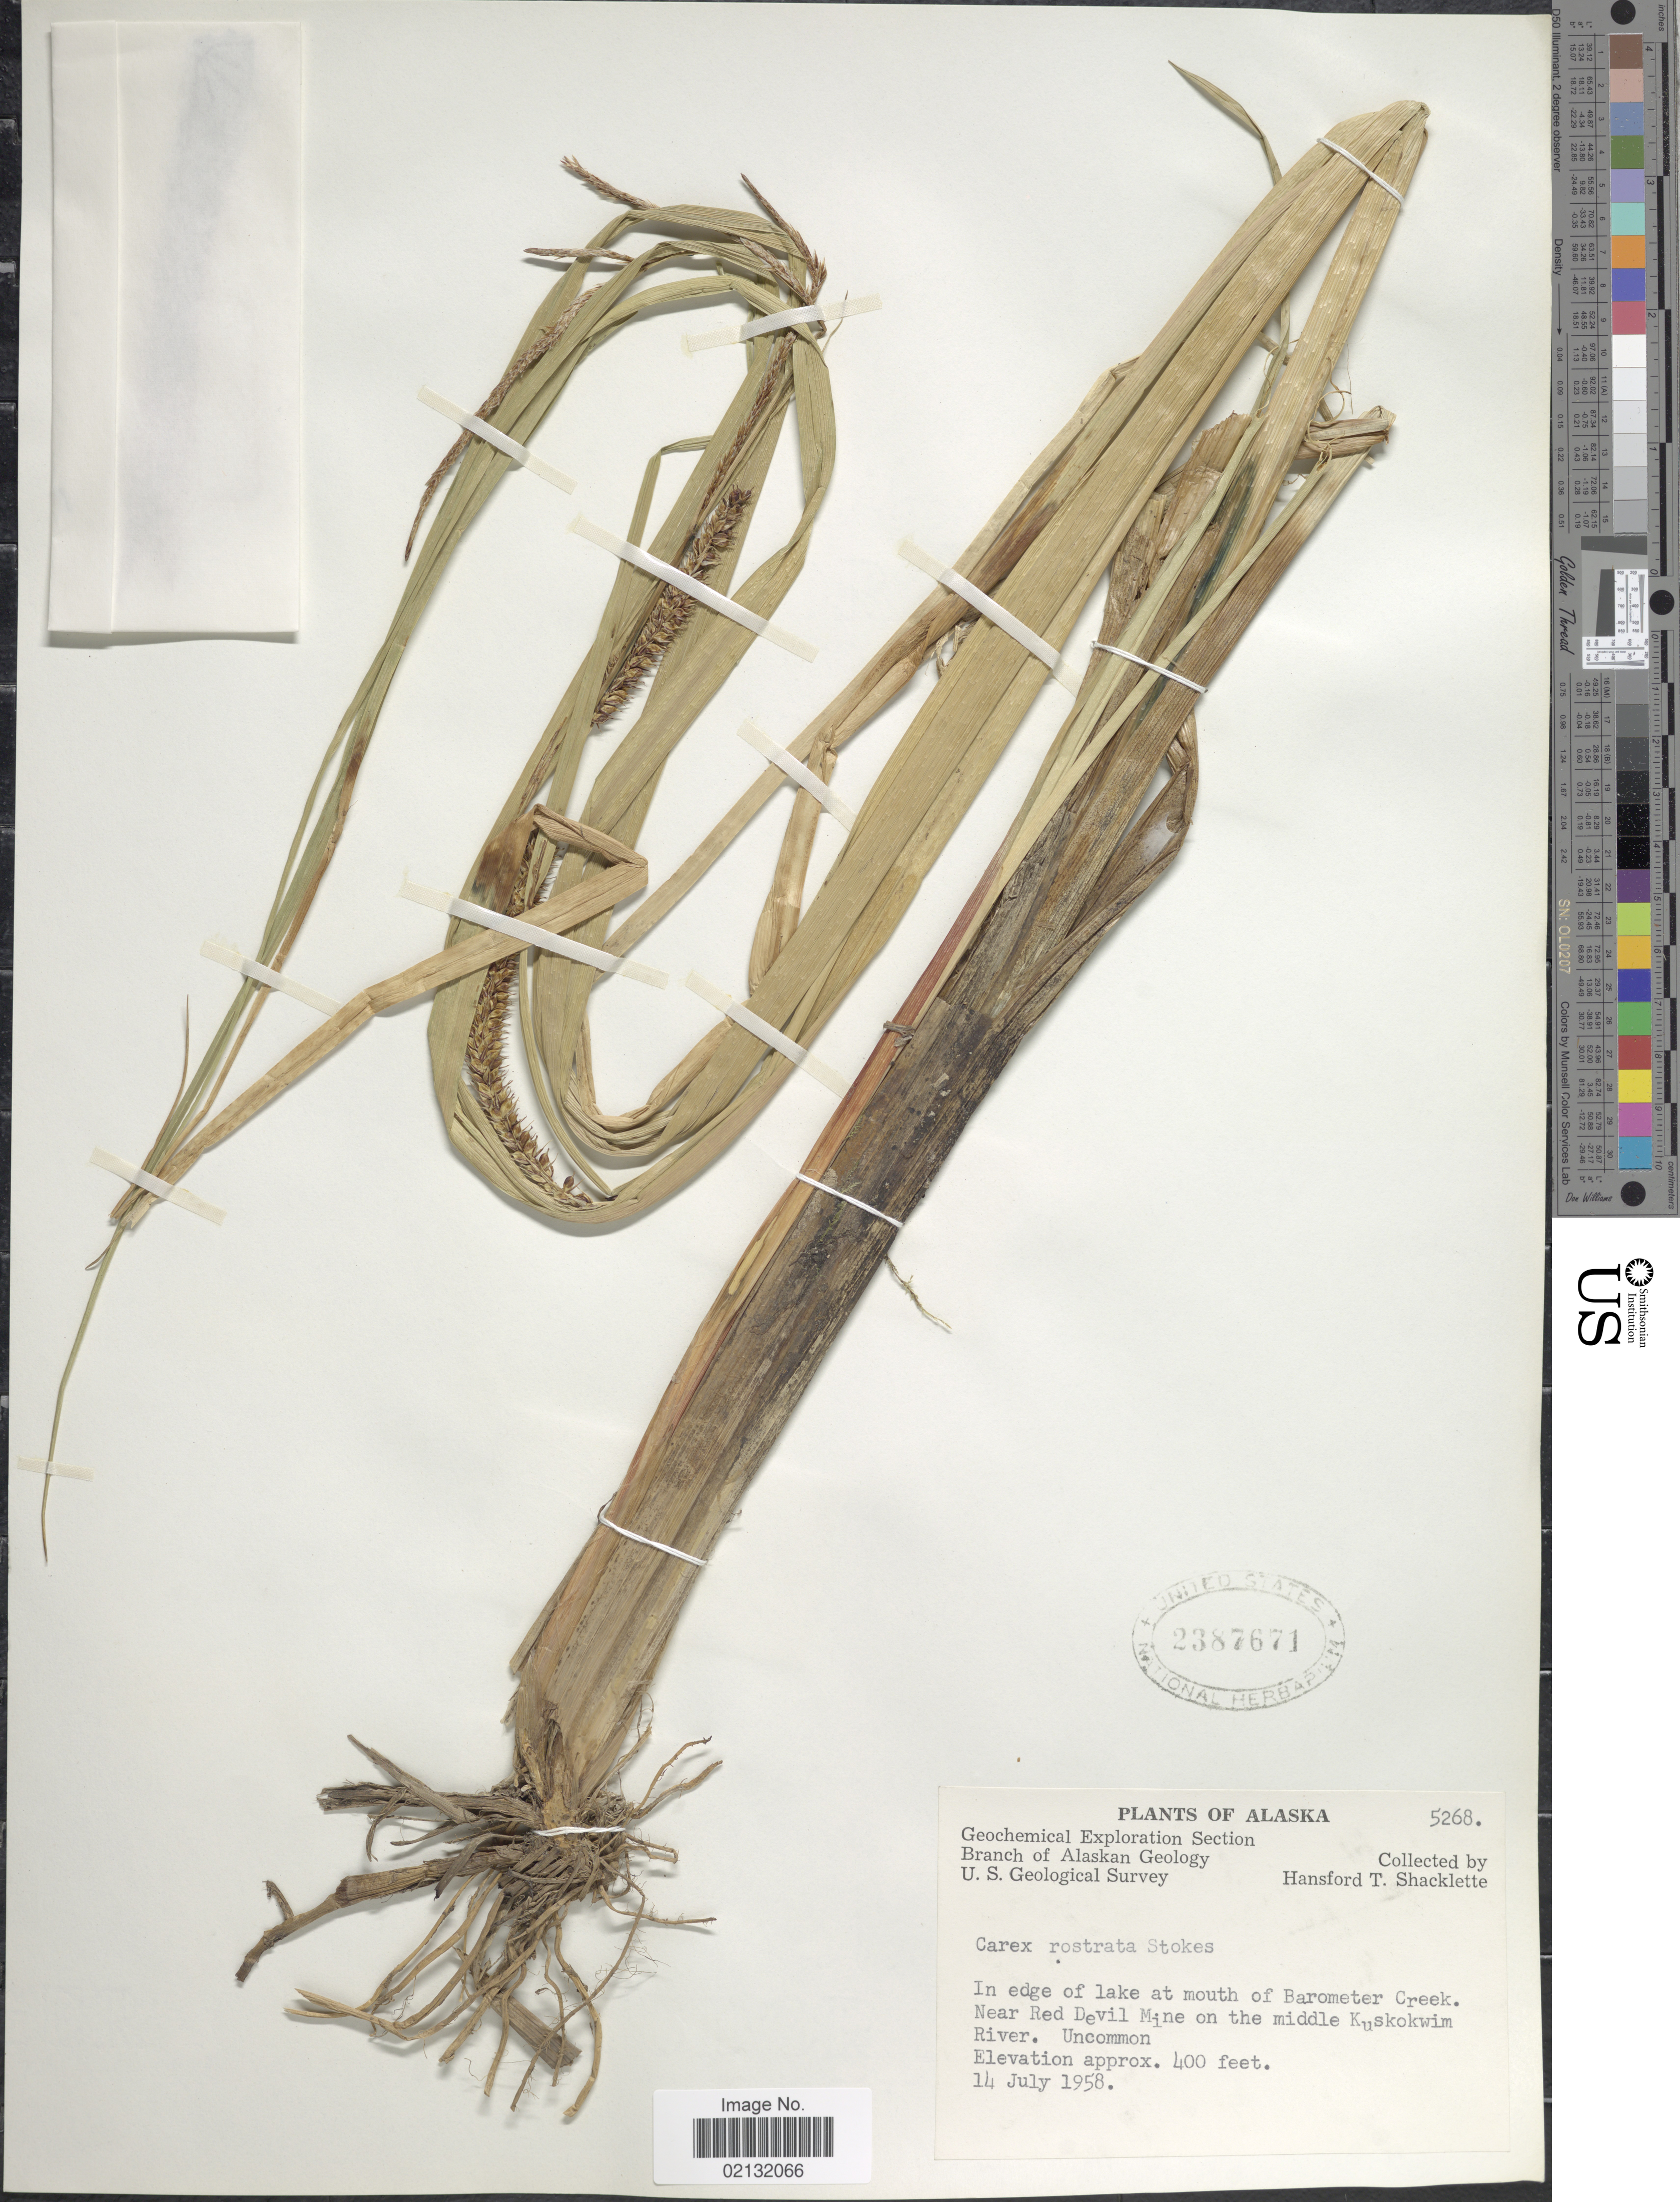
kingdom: Plantae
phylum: Tracheophyta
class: Liliopsida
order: Poales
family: Cyperaceae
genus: Carex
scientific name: Carex rostrata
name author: Stokes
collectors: H. Shacklette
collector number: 5268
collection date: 1958-07-14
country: United States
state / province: Alaska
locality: In edge of lake at mouth of Barometer Creek. Near Red Devil Mine on the middle Kuskokwim River.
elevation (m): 122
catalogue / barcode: US 2387671